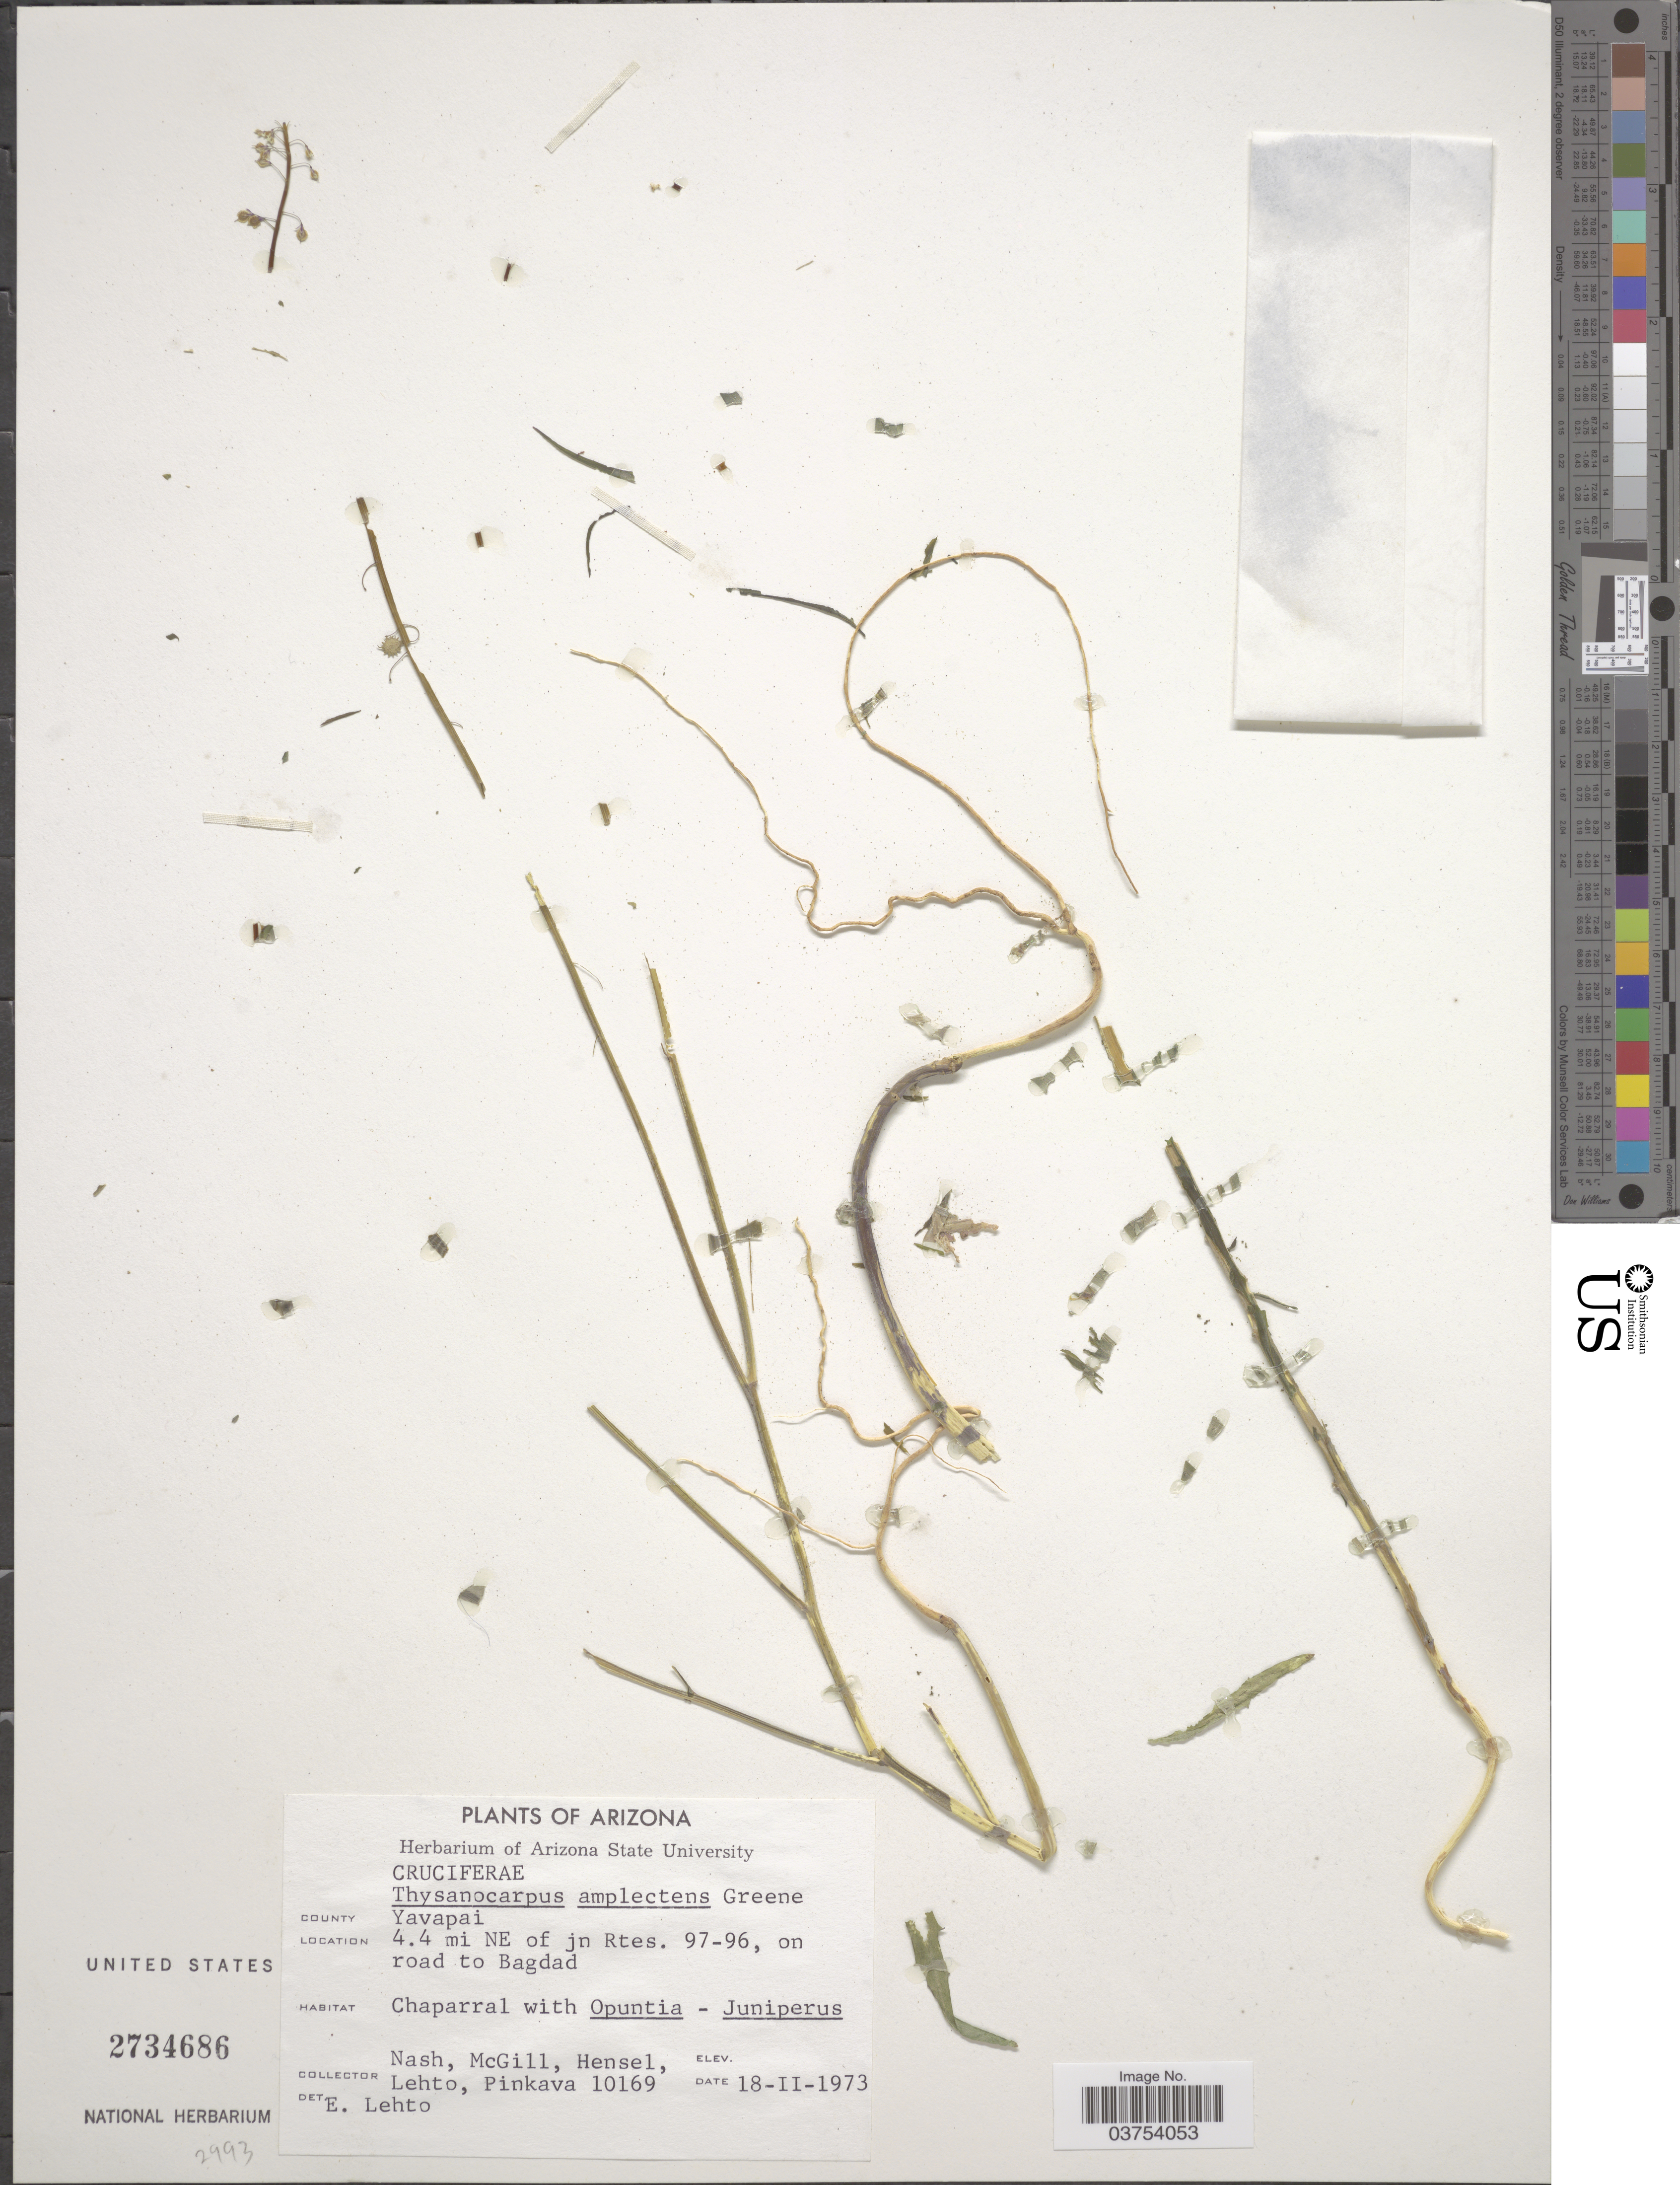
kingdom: Plantae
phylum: Tracheophyta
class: Magnoliopsida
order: Brassicales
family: Brassicaceae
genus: Thysanocarpus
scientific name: Thysanocarpus amplectens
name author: Greene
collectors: -- Nash, -. McGill, -. Hensel, -. Lehto & -. Pinkava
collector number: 10169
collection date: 1973-02-18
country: United States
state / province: Arizona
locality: County Yavapai. 4.4 mi NE of jn Rtes. 97-96, on road to Bagdad.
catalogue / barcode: US 2734686